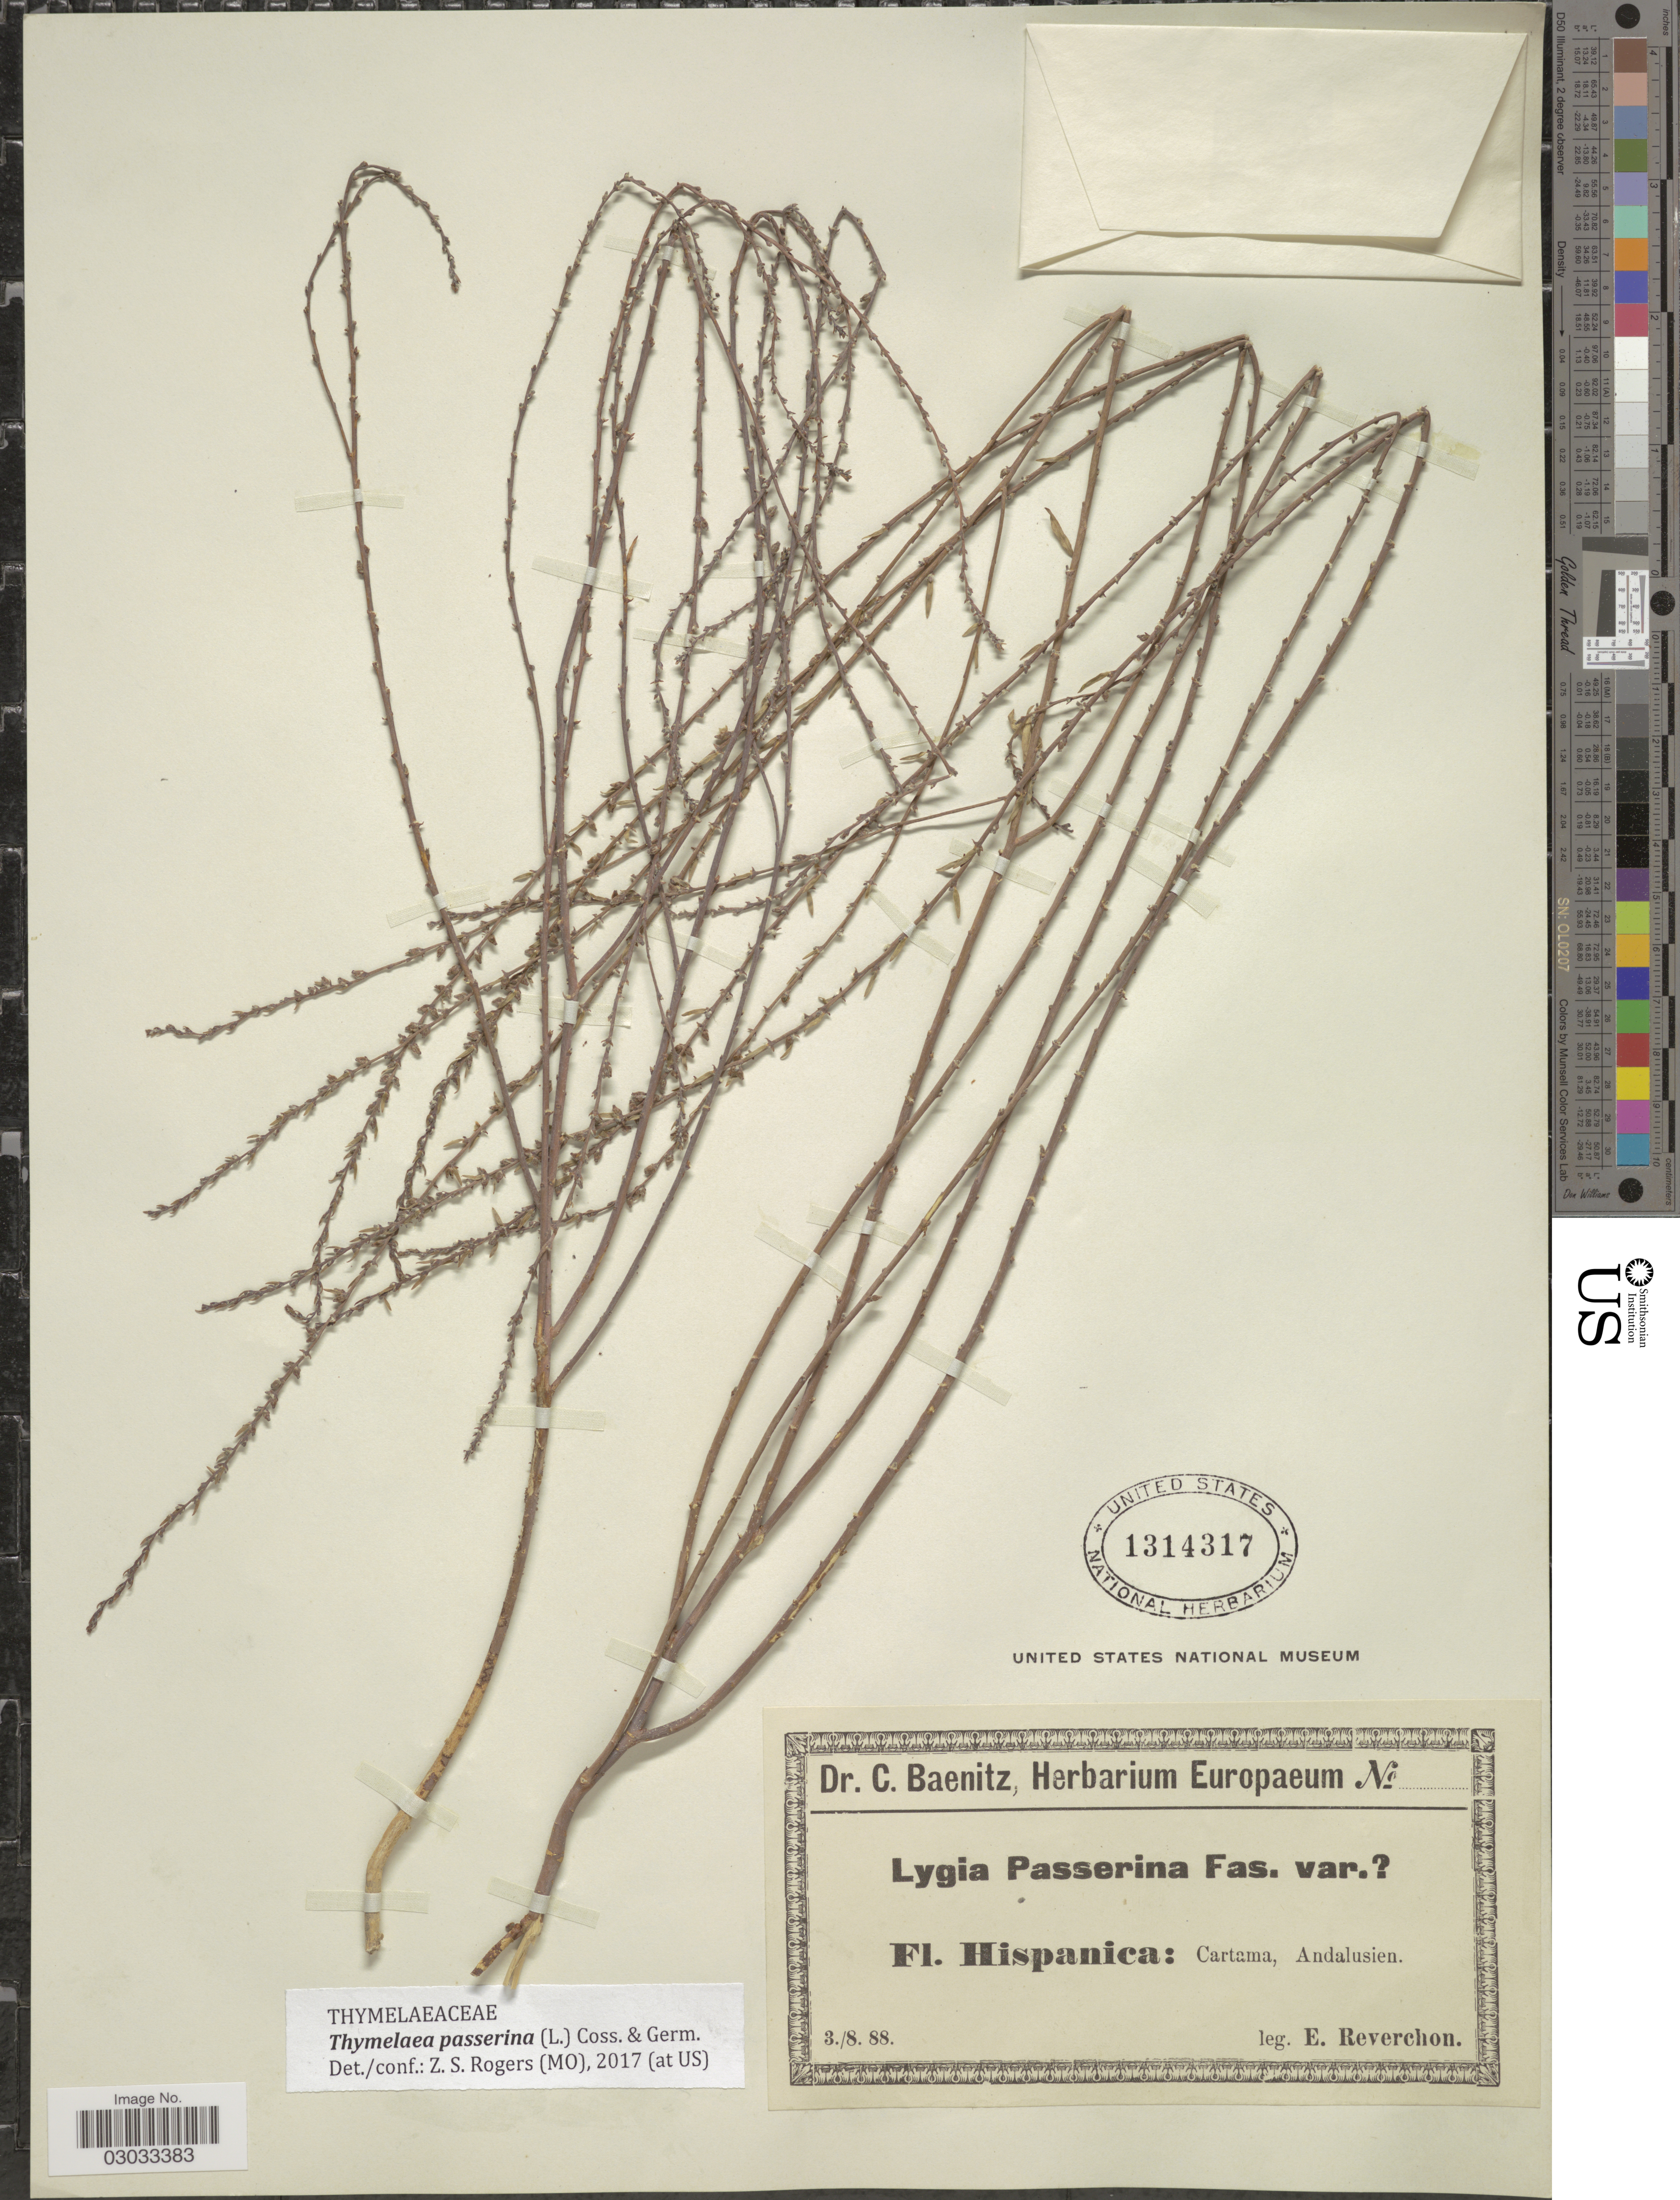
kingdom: Plantae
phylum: Tracheophyta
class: Magnoliopsida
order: Malvales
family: Thymelaeaceae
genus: Thymelaea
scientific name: Thymelaea passerina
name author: (L.) Coss. & Germ.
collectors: E. Reverchon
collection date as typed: Transcribed d/m/y: 3/8/88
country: Spain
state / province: Andalucía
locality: Cartama, Andalusien.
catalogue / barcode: US 1314317